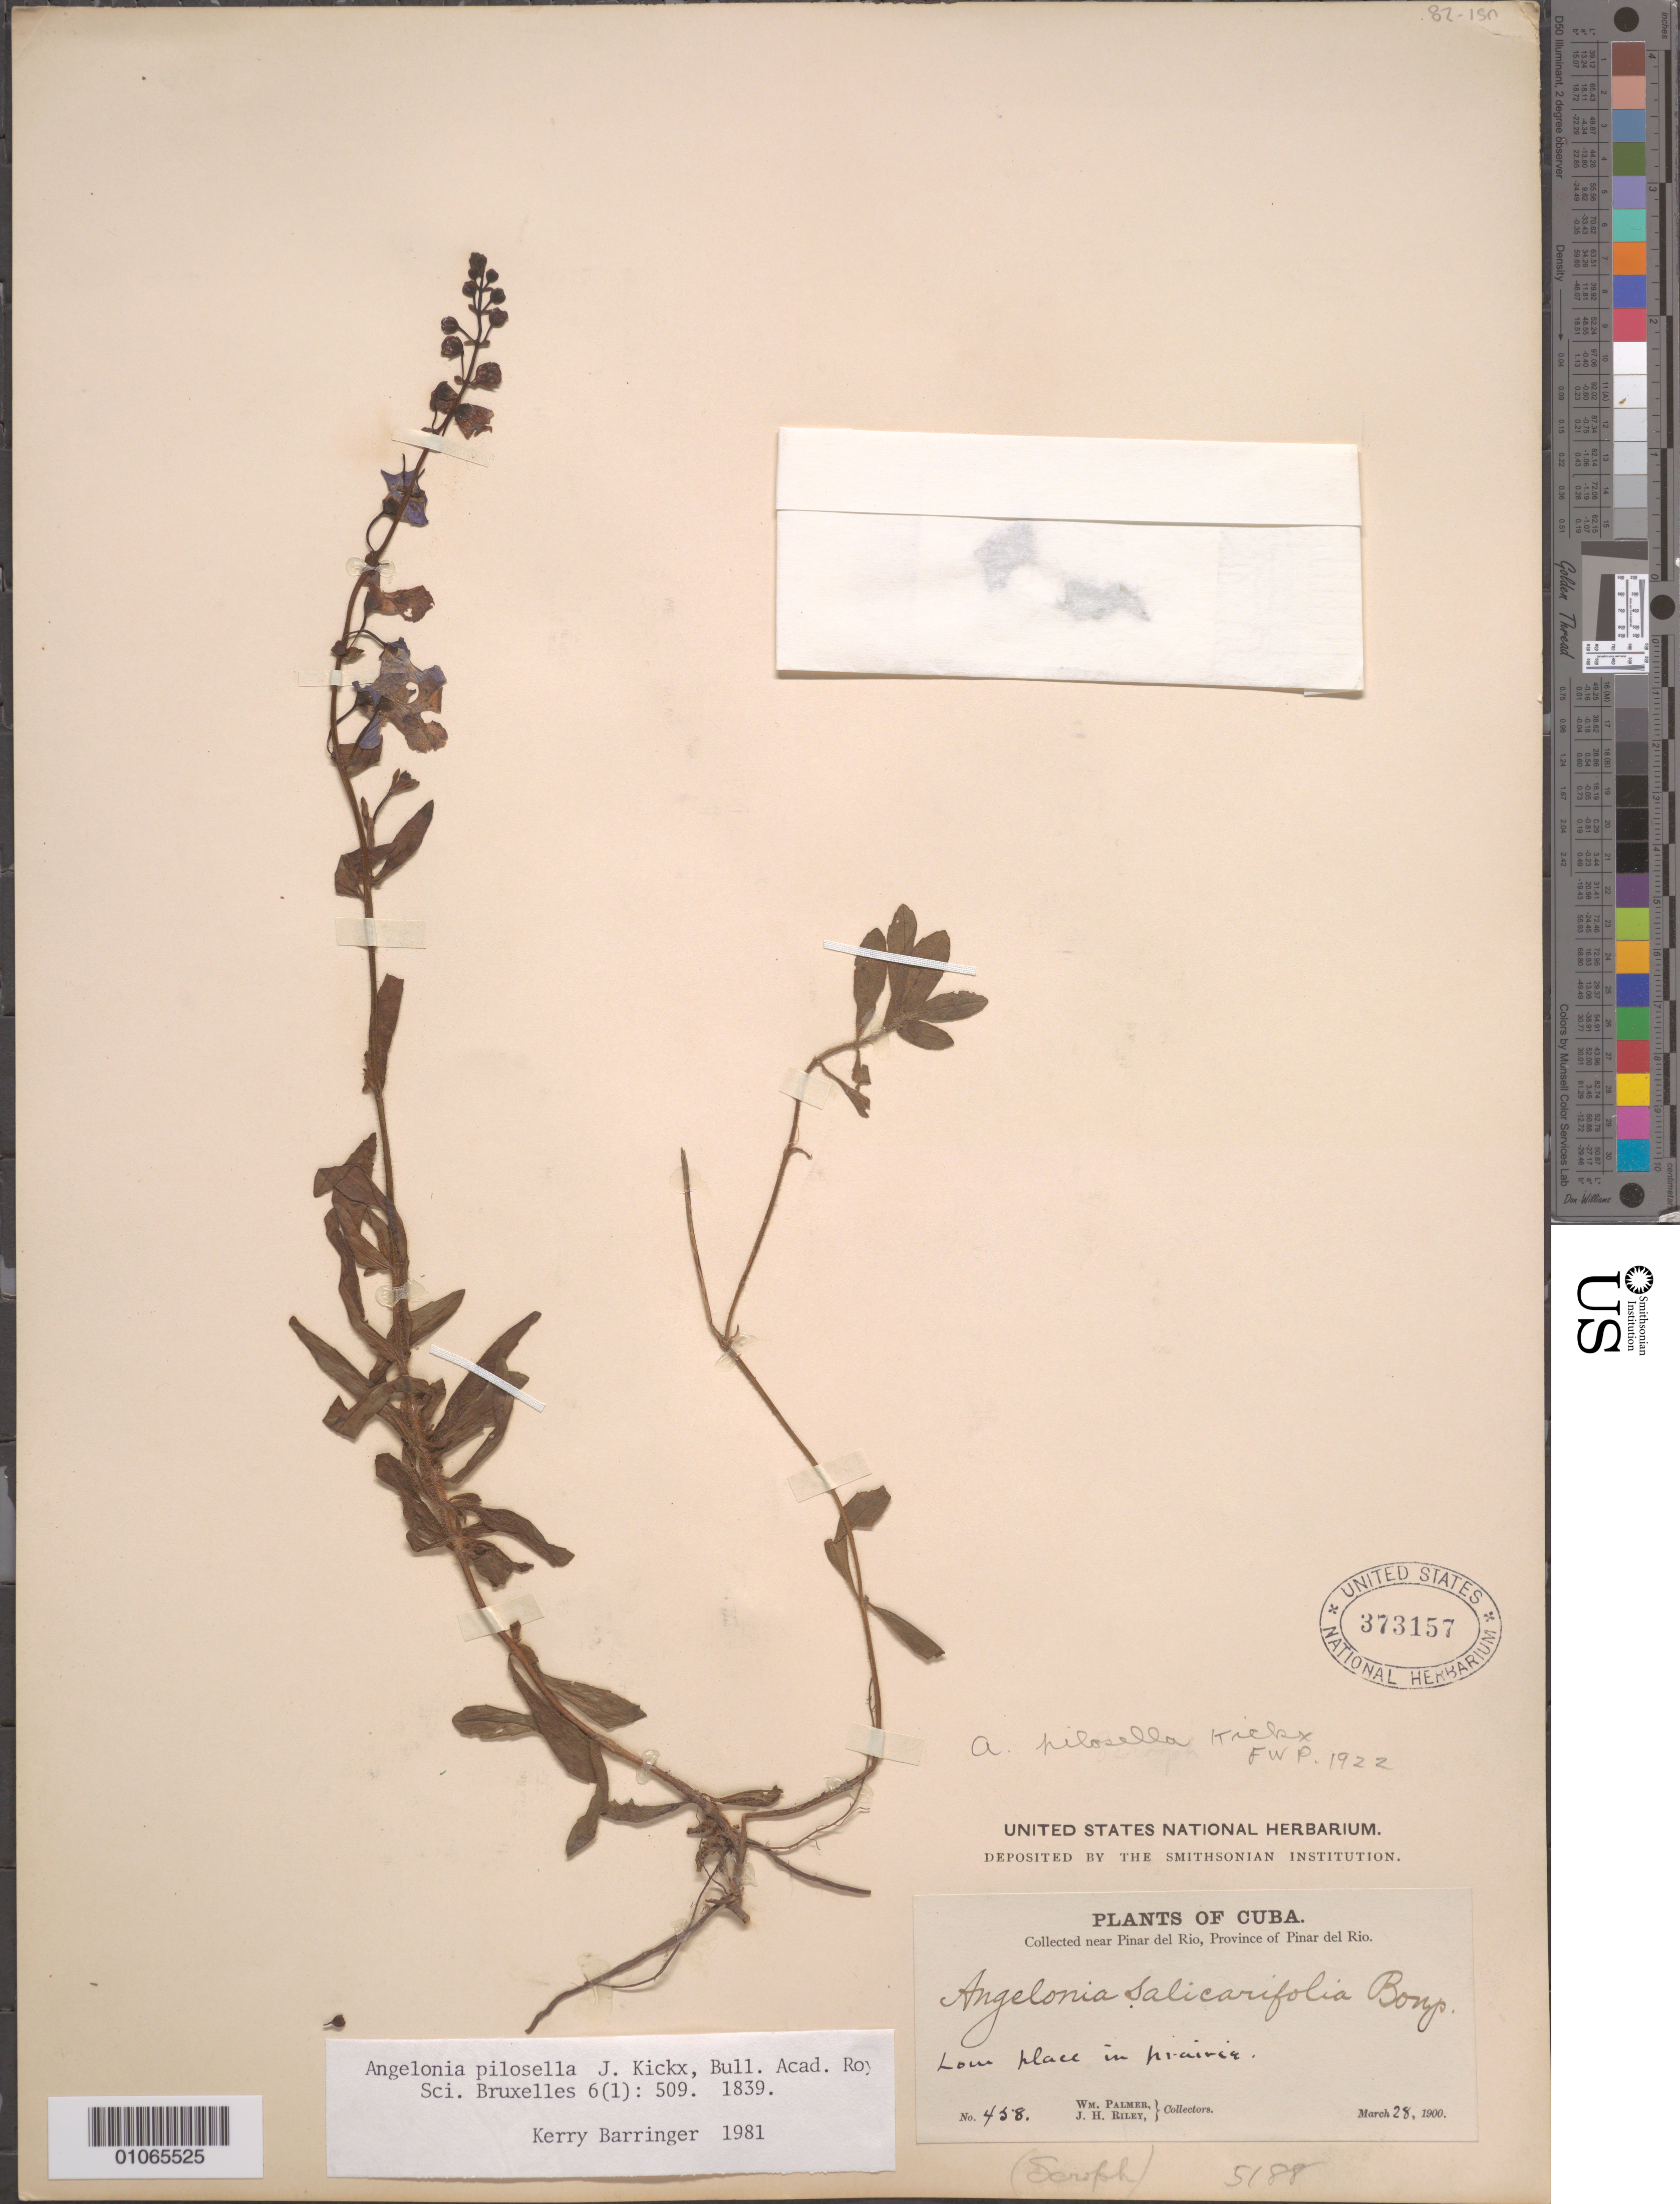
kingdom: Plantae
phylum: Tracheophyta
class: Magnoliopsida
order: Lamiales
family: Plantaginaceae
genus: Angelonia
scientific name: Angelonia pilosella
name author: J. Kickx f.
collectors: W. Palmer & J. C. Riley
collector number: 458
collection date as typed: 28 Mar 1900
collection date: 1900-03-28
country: Cuba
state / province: Pinar del Rio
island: Cuba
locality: Collected near Pinar del Rio Low place in prairie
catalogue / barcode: US 373157